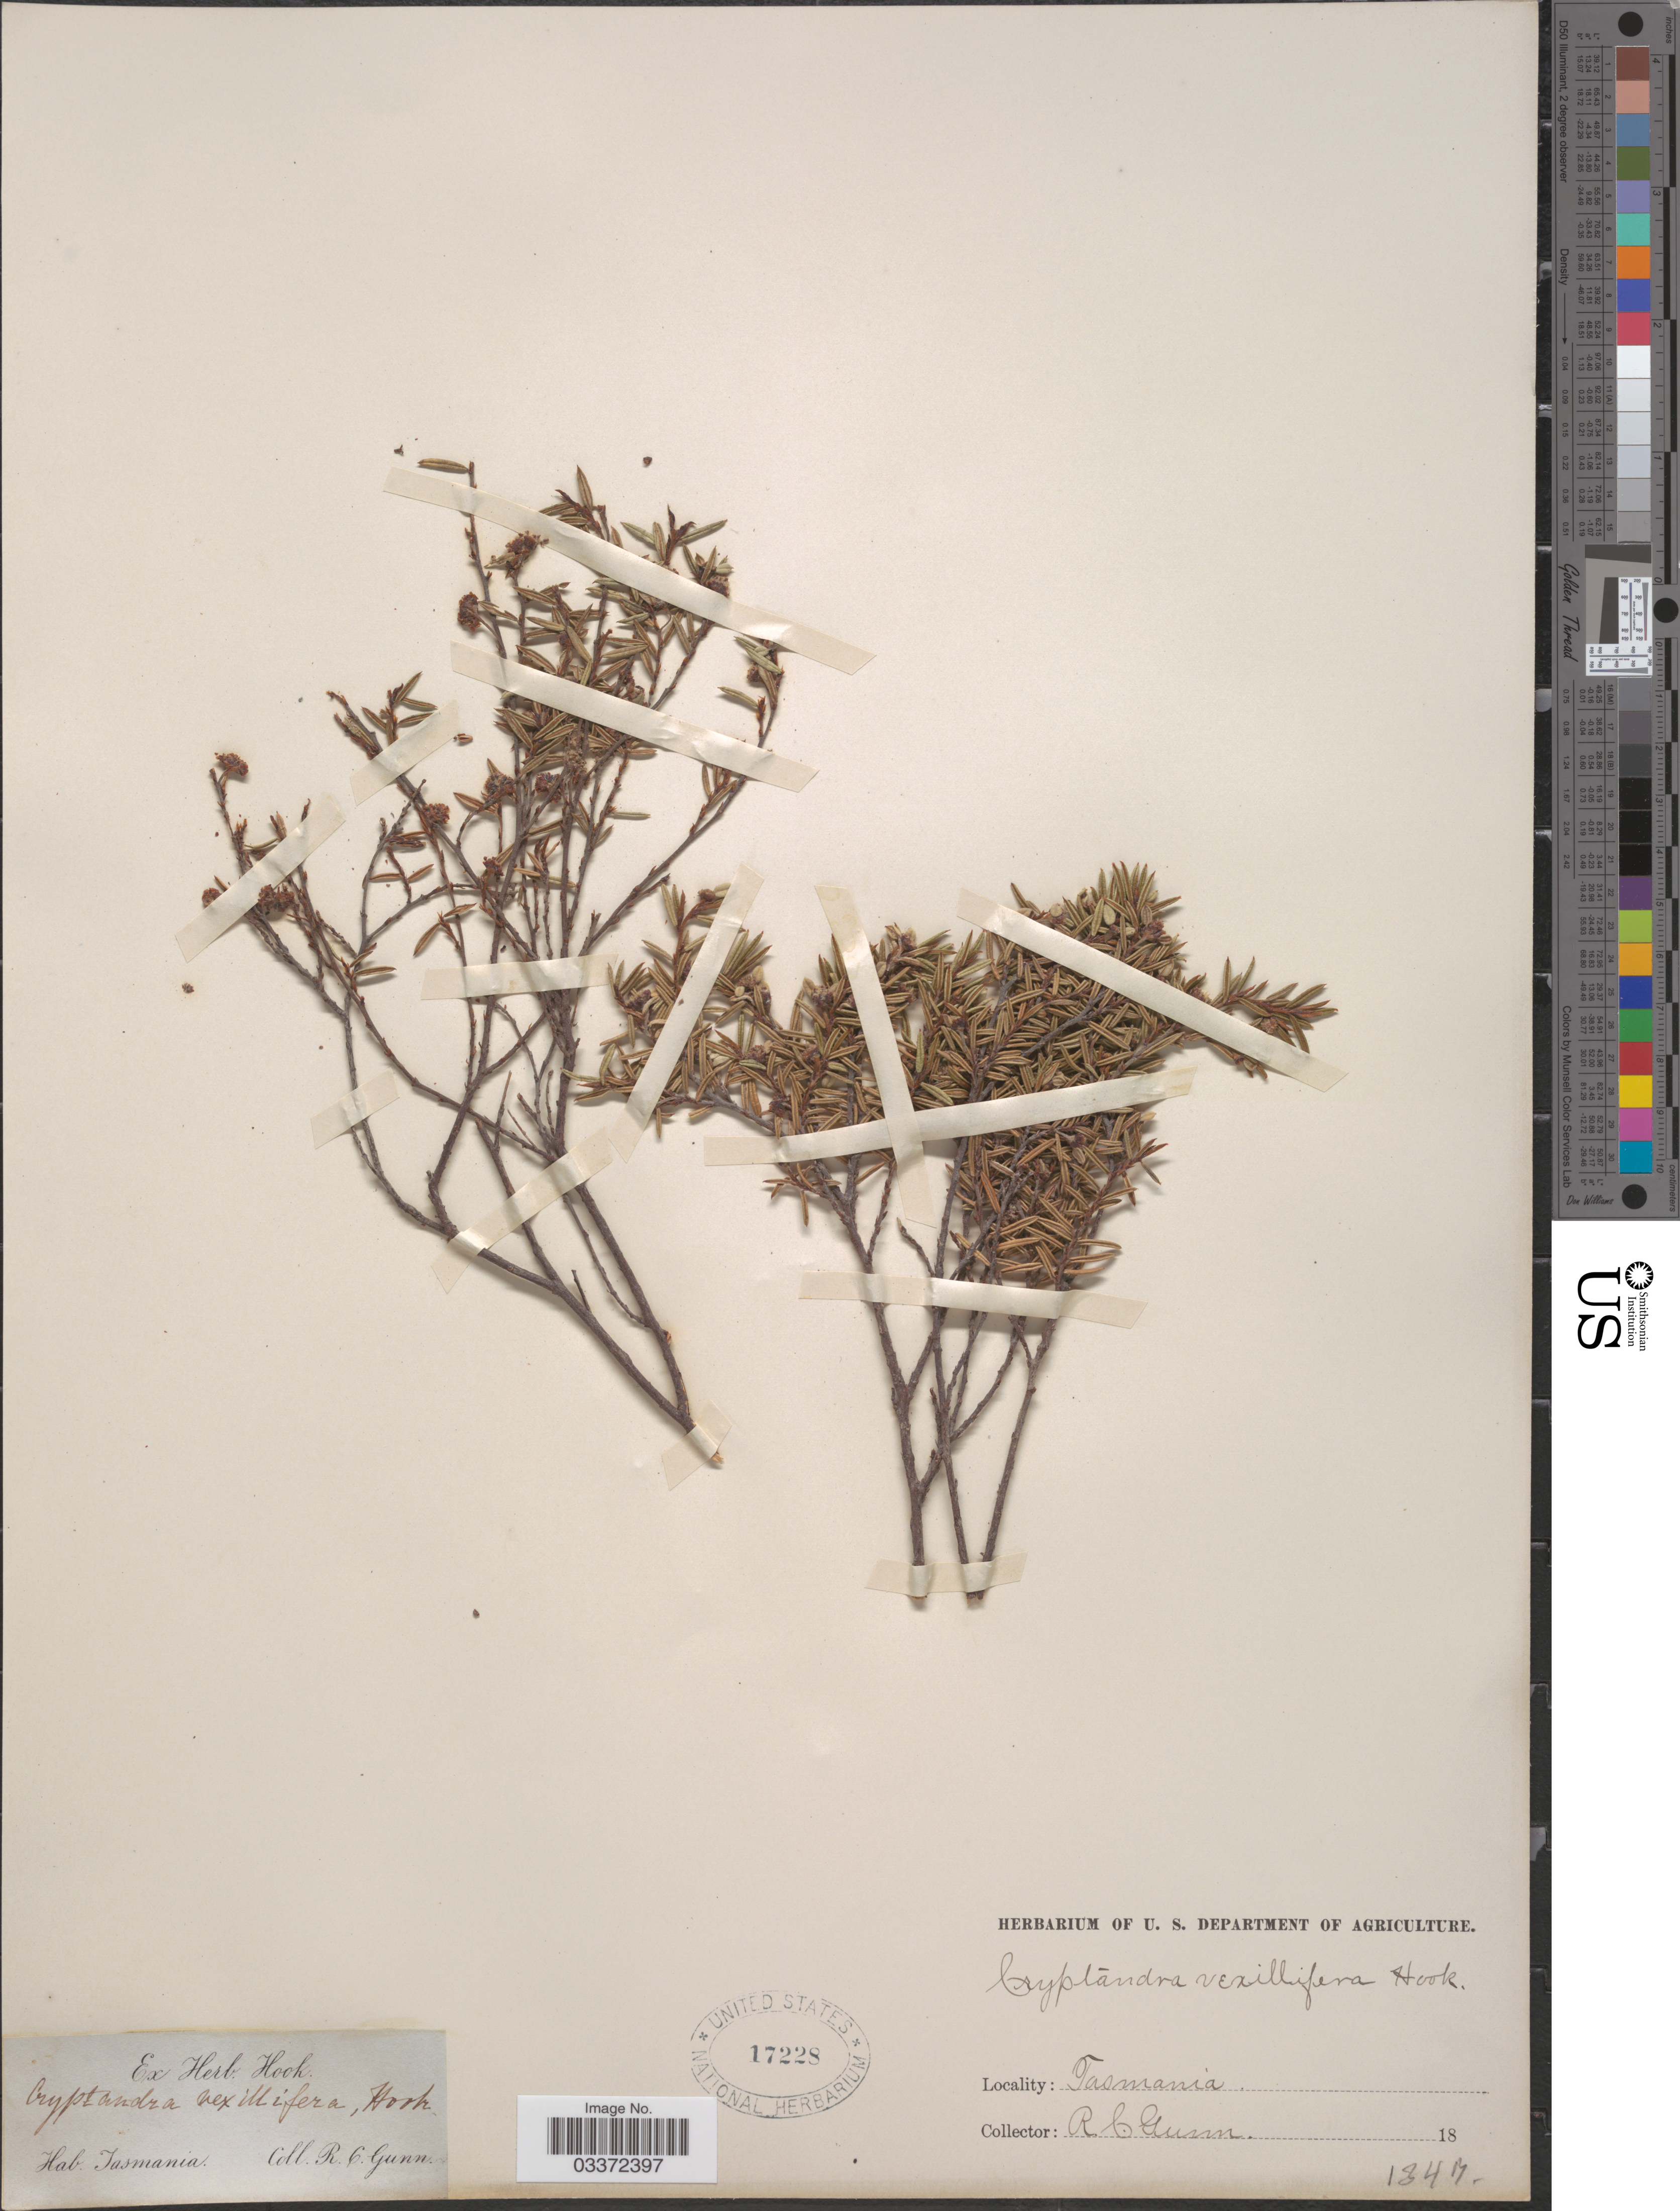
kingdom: Plantae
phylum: Tracheophyta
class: Magnoliopsida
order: Rosales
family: Rhamnaceae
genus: Cryptandra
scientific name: Cryptandra vexillifera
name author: Hook.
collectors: R. Gunn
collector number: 1347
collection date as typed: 18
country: Australia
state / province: Tasmania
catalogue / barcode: US 17228